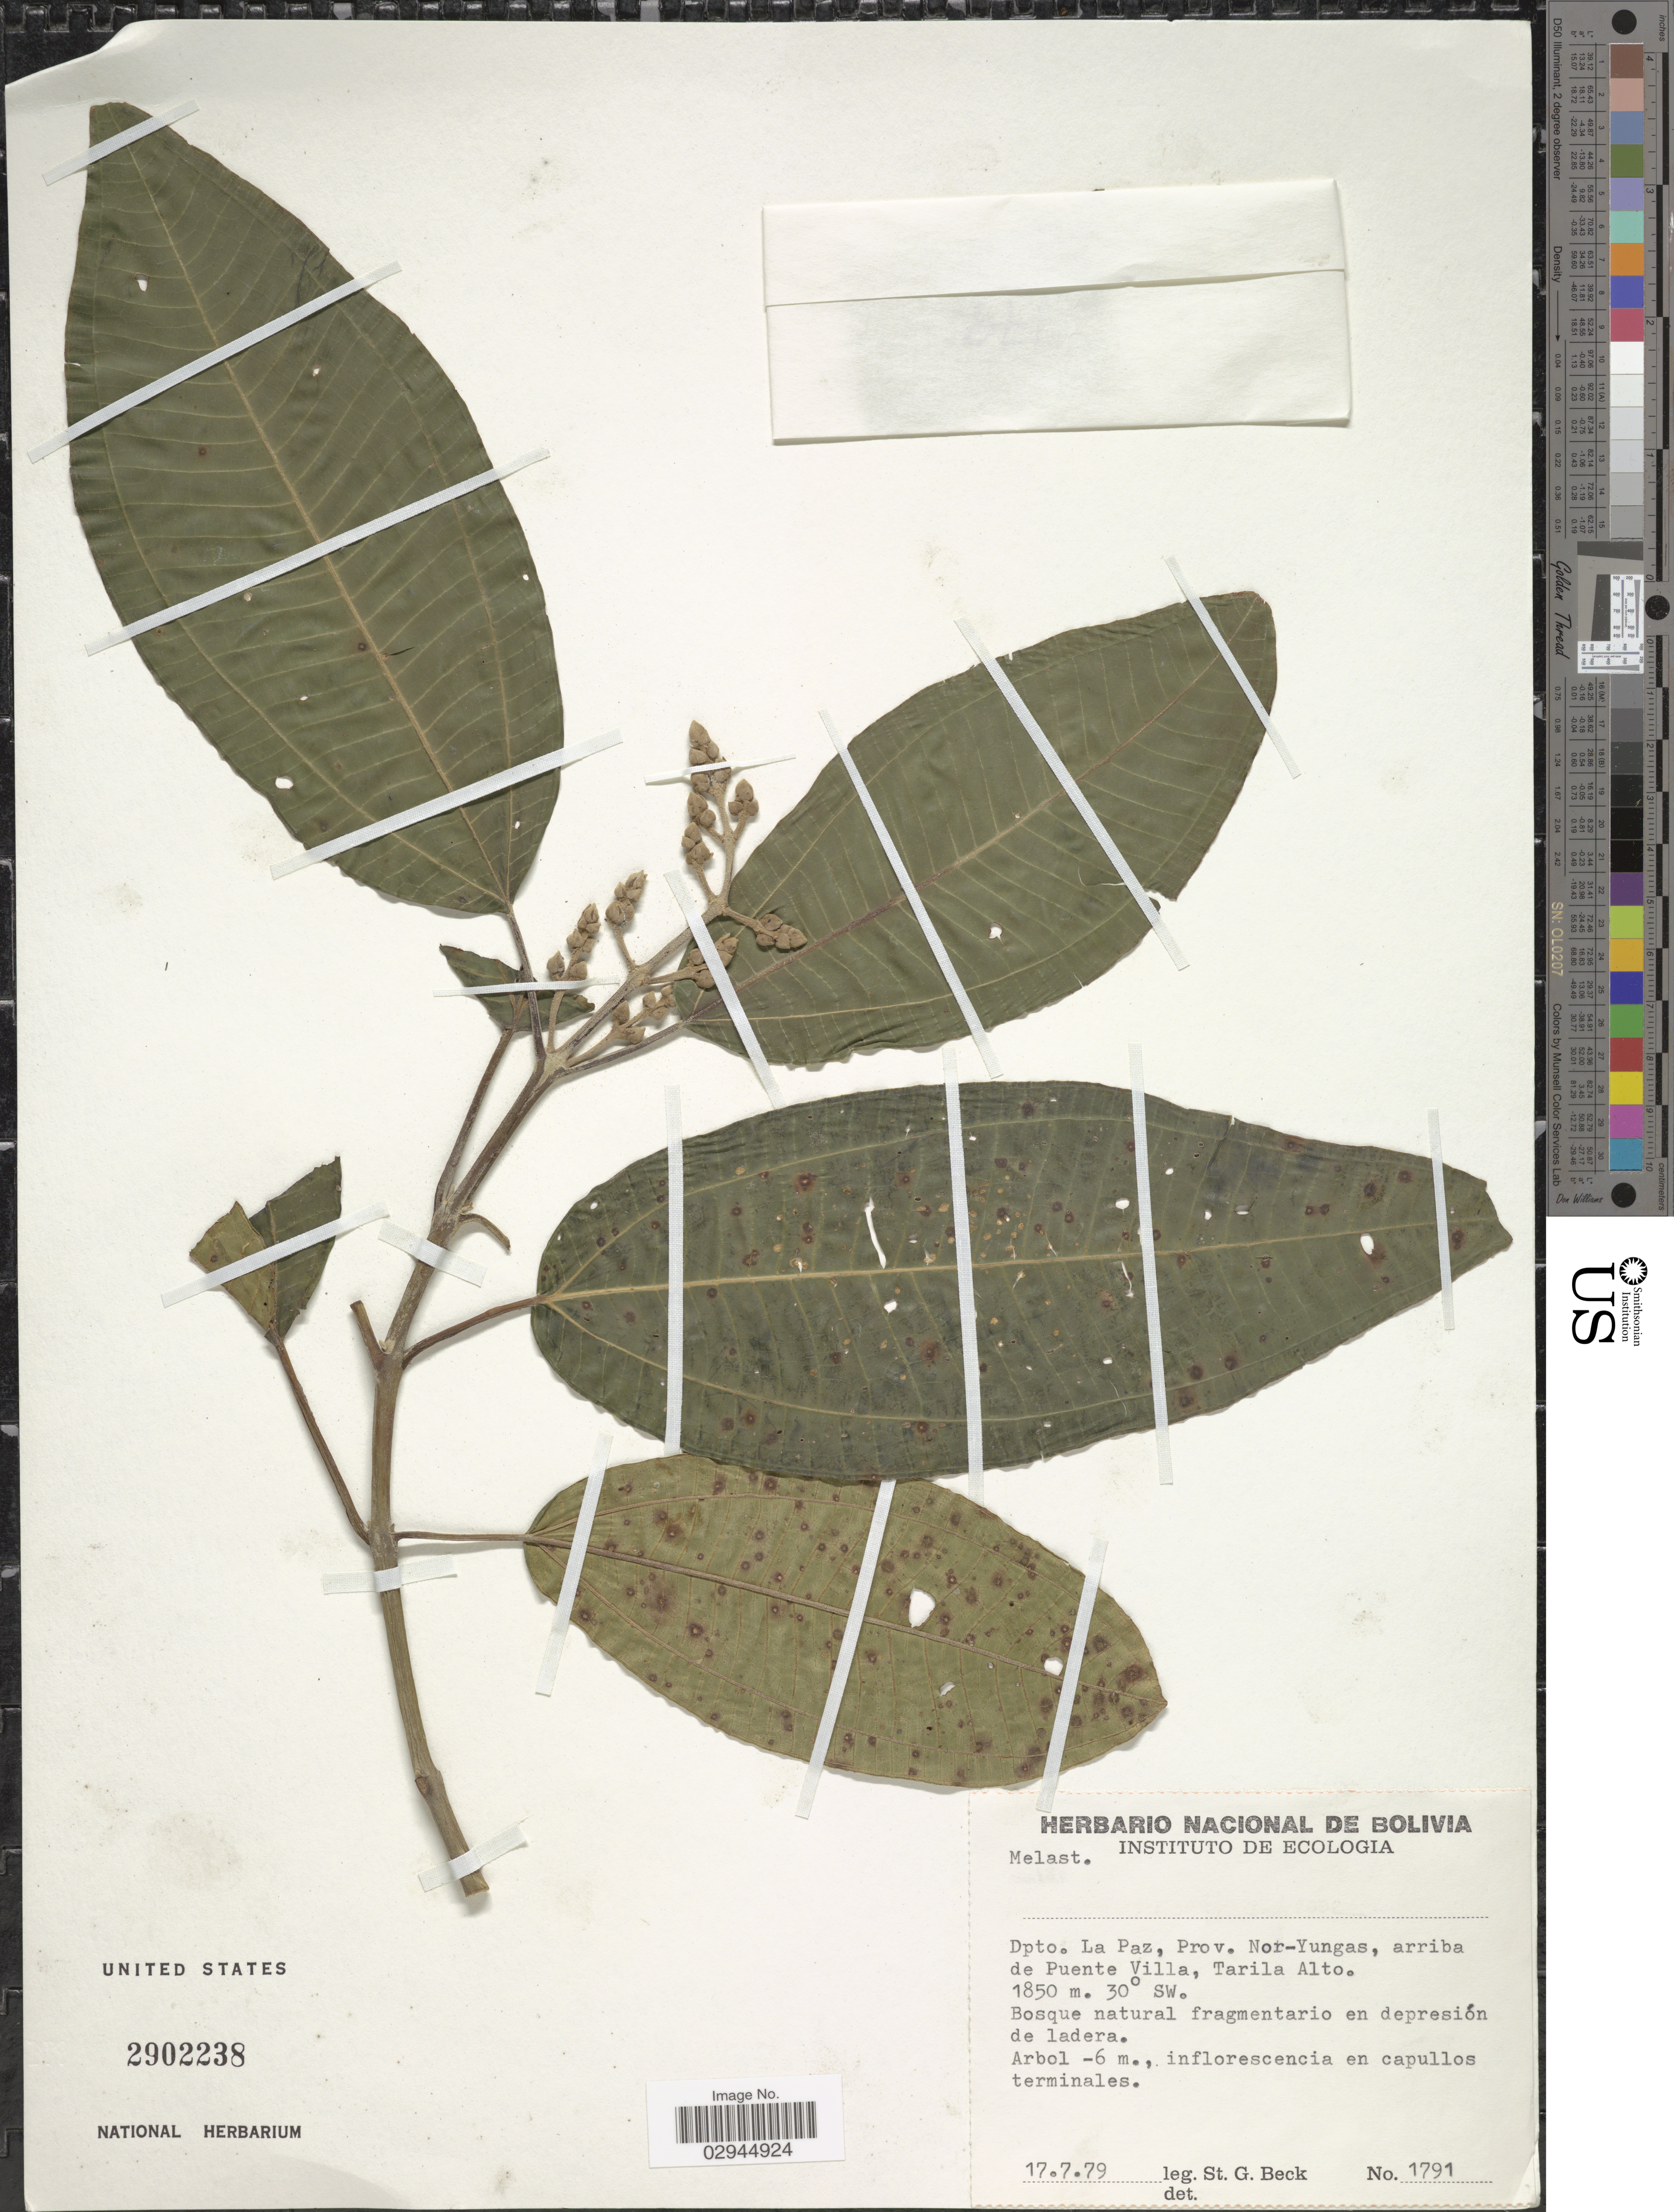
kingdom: Plantae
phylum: Tracheophyta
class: Magnoliopsida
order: Myrtales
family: Melastomataceae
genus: Miconia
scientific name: Miconia sp.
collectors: S. G. Beck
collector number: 1791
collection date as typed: Transcribed d/m/y: 17/7/79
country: Bolivia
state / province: La Paz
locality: Dpto. La Paz, Prov. Nor-Yungas, arriba de Puente Villa, Tarila Alto. 30º SW.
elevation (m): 1850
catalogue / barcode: US 2902238